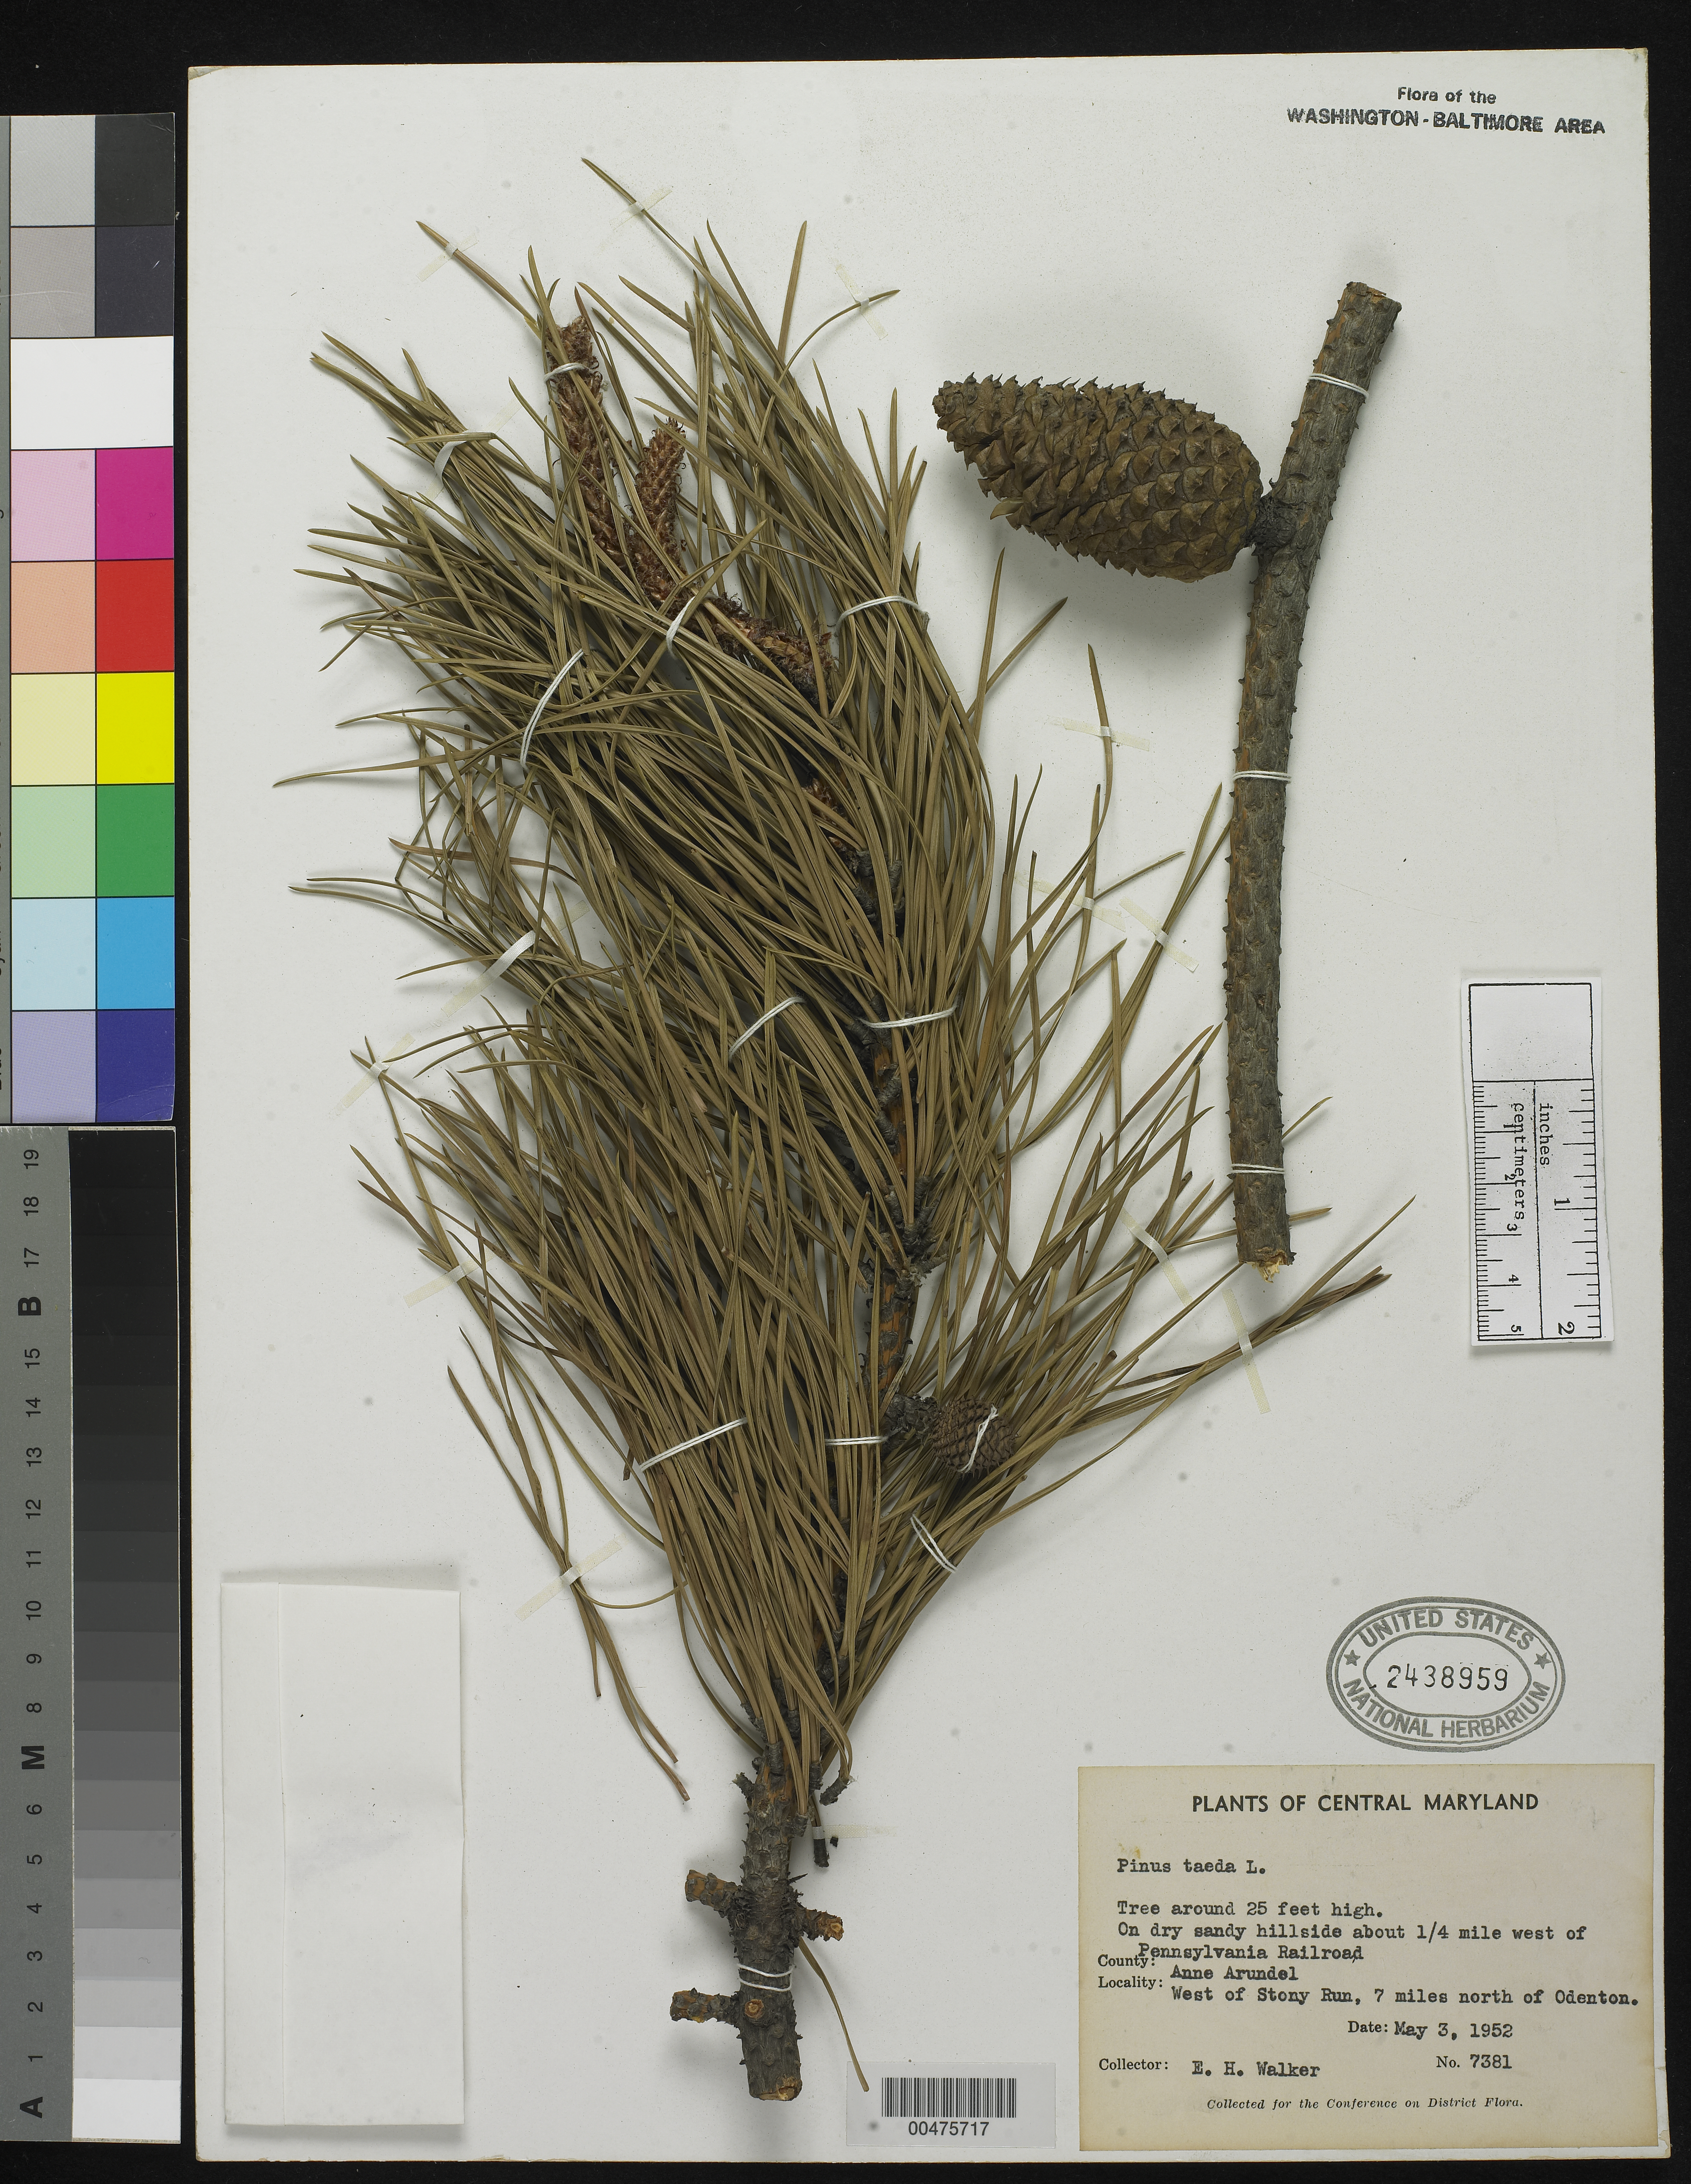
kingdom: Plantae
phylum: Tracheophyta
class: Pinopsida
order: Pinales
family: Pinaceae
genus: Pinus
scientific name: Pinus rigida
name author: Mill.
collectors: E. H. Walker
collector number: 7381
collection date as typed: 03 May 1952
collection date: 1952-05-03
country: United States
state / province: Maryland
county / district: Anne Arundel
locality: W of Stony Run, N of Odenton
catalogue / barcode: US 2438959